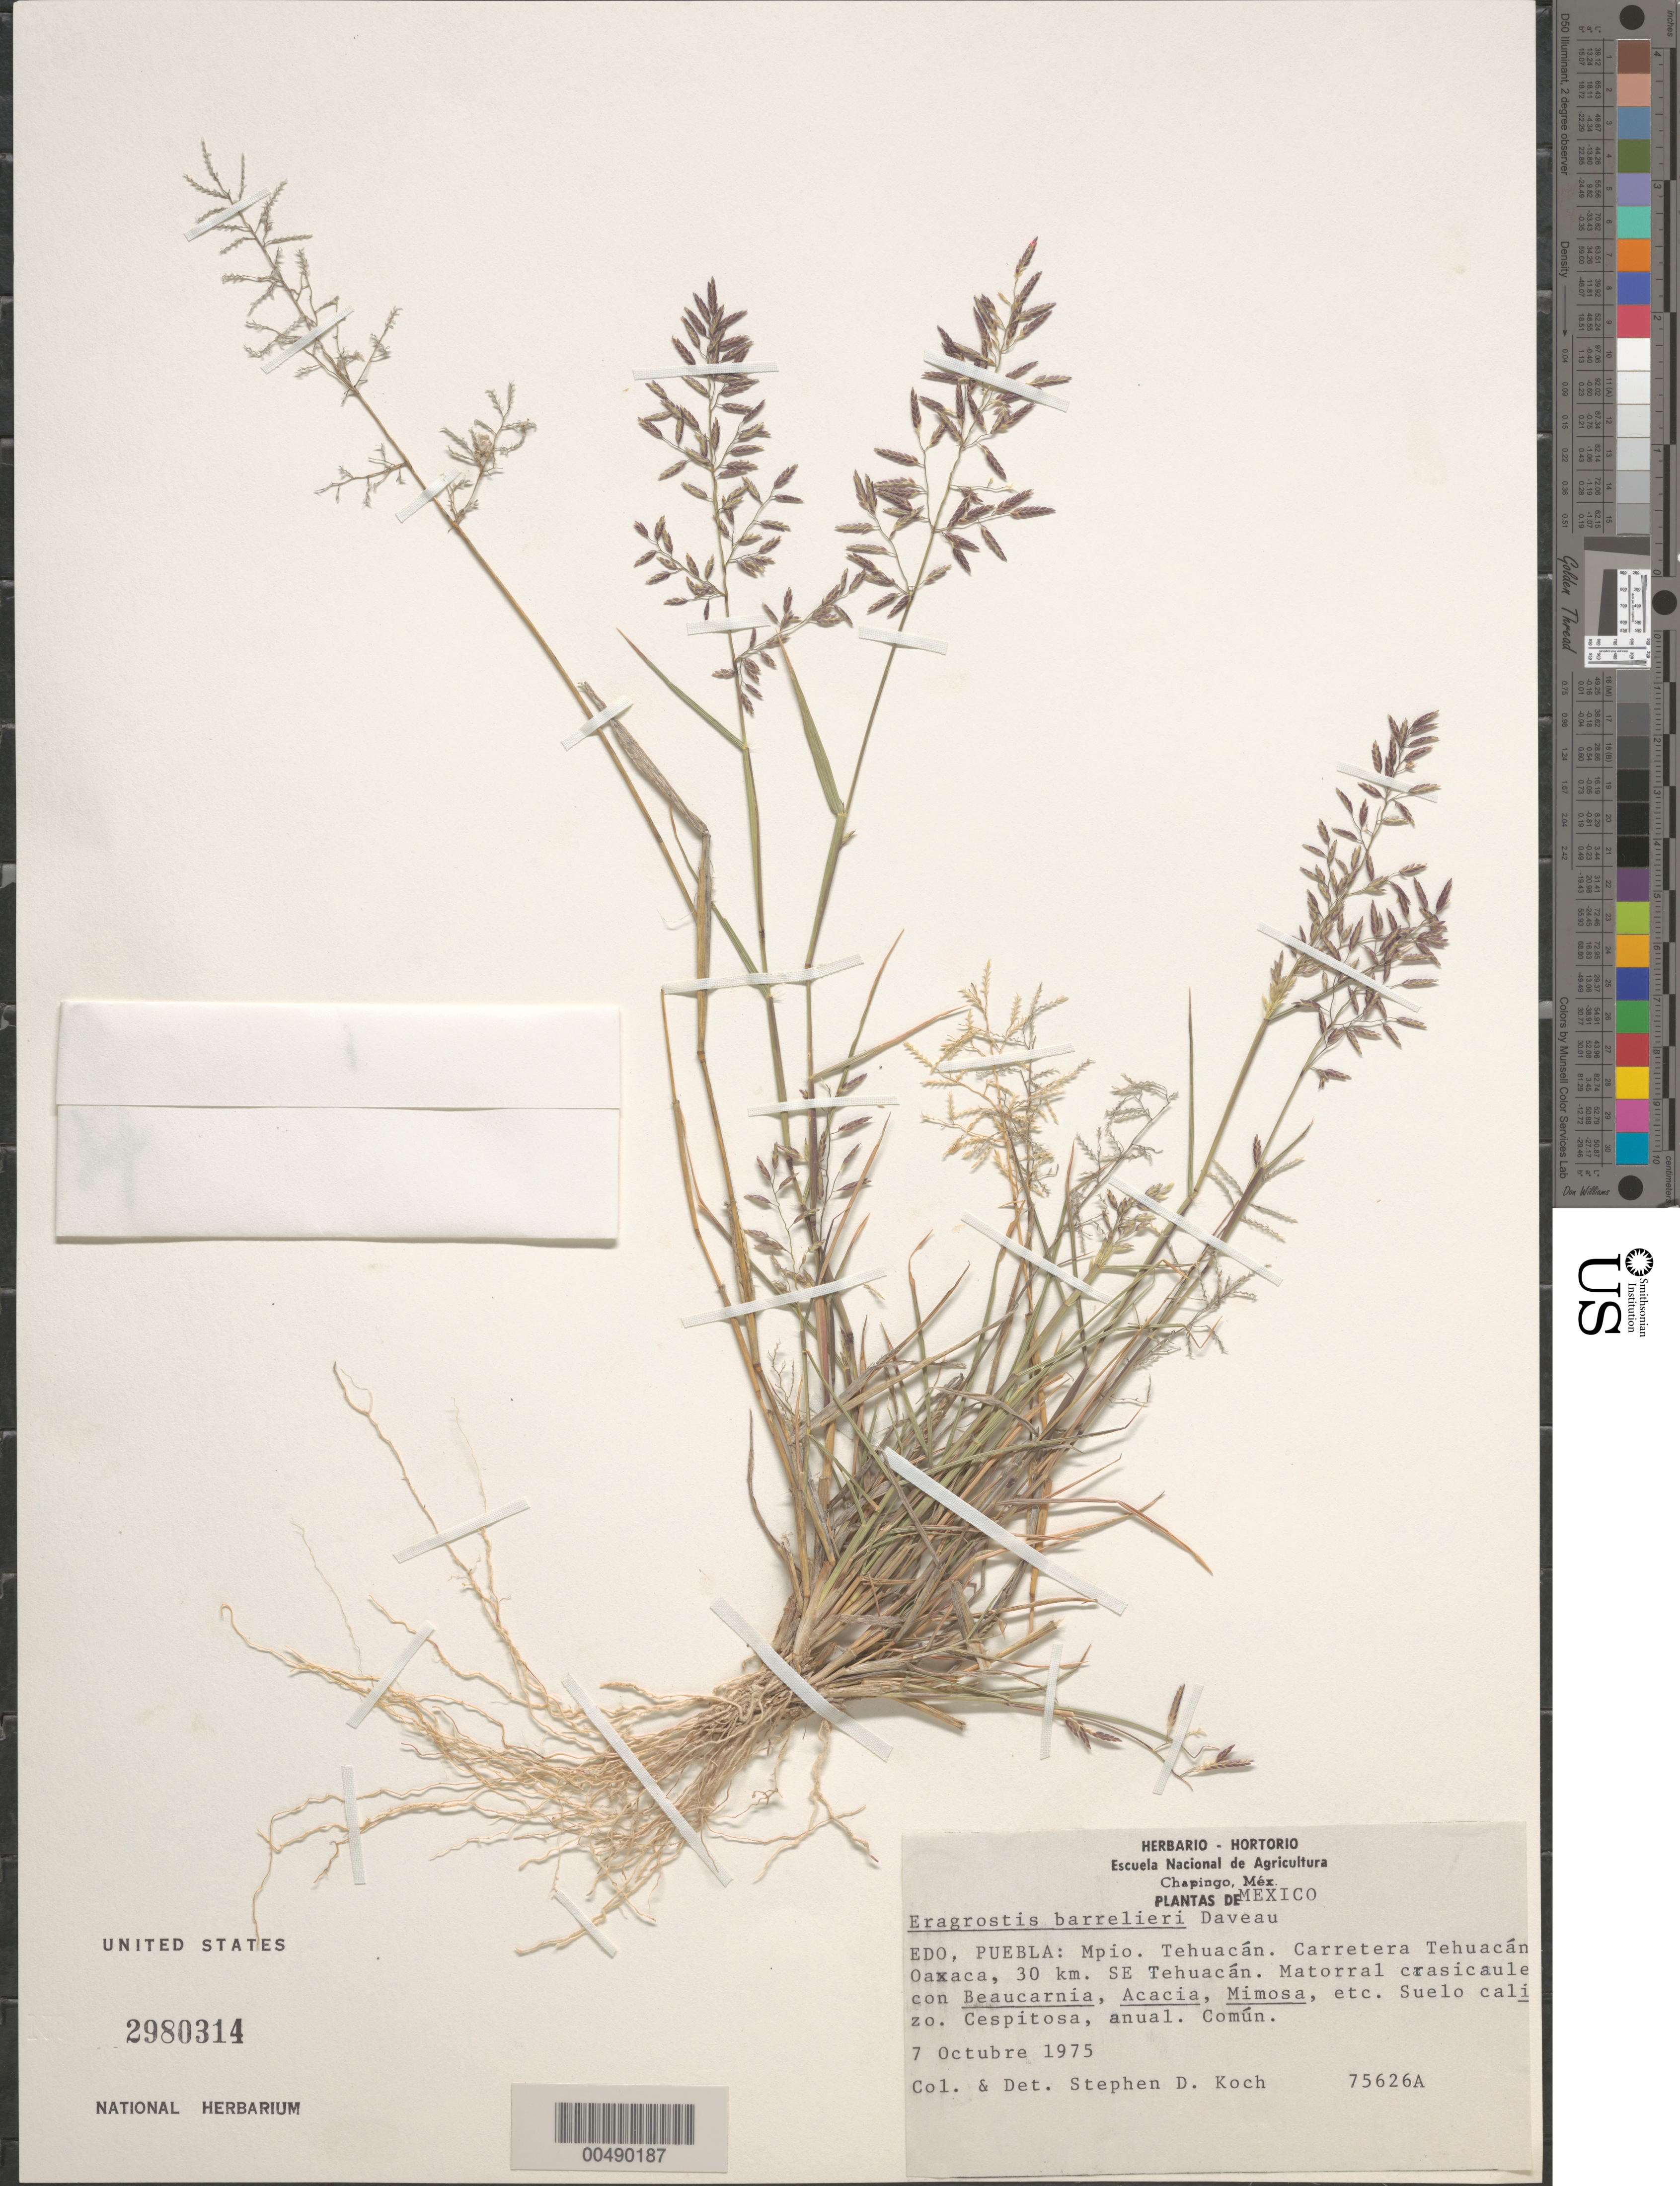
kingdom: Plantae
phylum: Tracheophyta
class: Liliopsida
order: Poales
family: Poaceae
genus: Eragrostis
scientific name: Eragrostis barrelieri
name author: Daveau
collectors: S. D. Koch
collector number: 75626A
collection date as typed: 7 Oct 1975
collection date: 1975-10-07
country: Mexico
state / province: Puebla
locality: Tehuacán Mun., Tehuacán-Oaxaca Rd., 30 km SE Tehuacán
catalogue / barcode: US 2980314